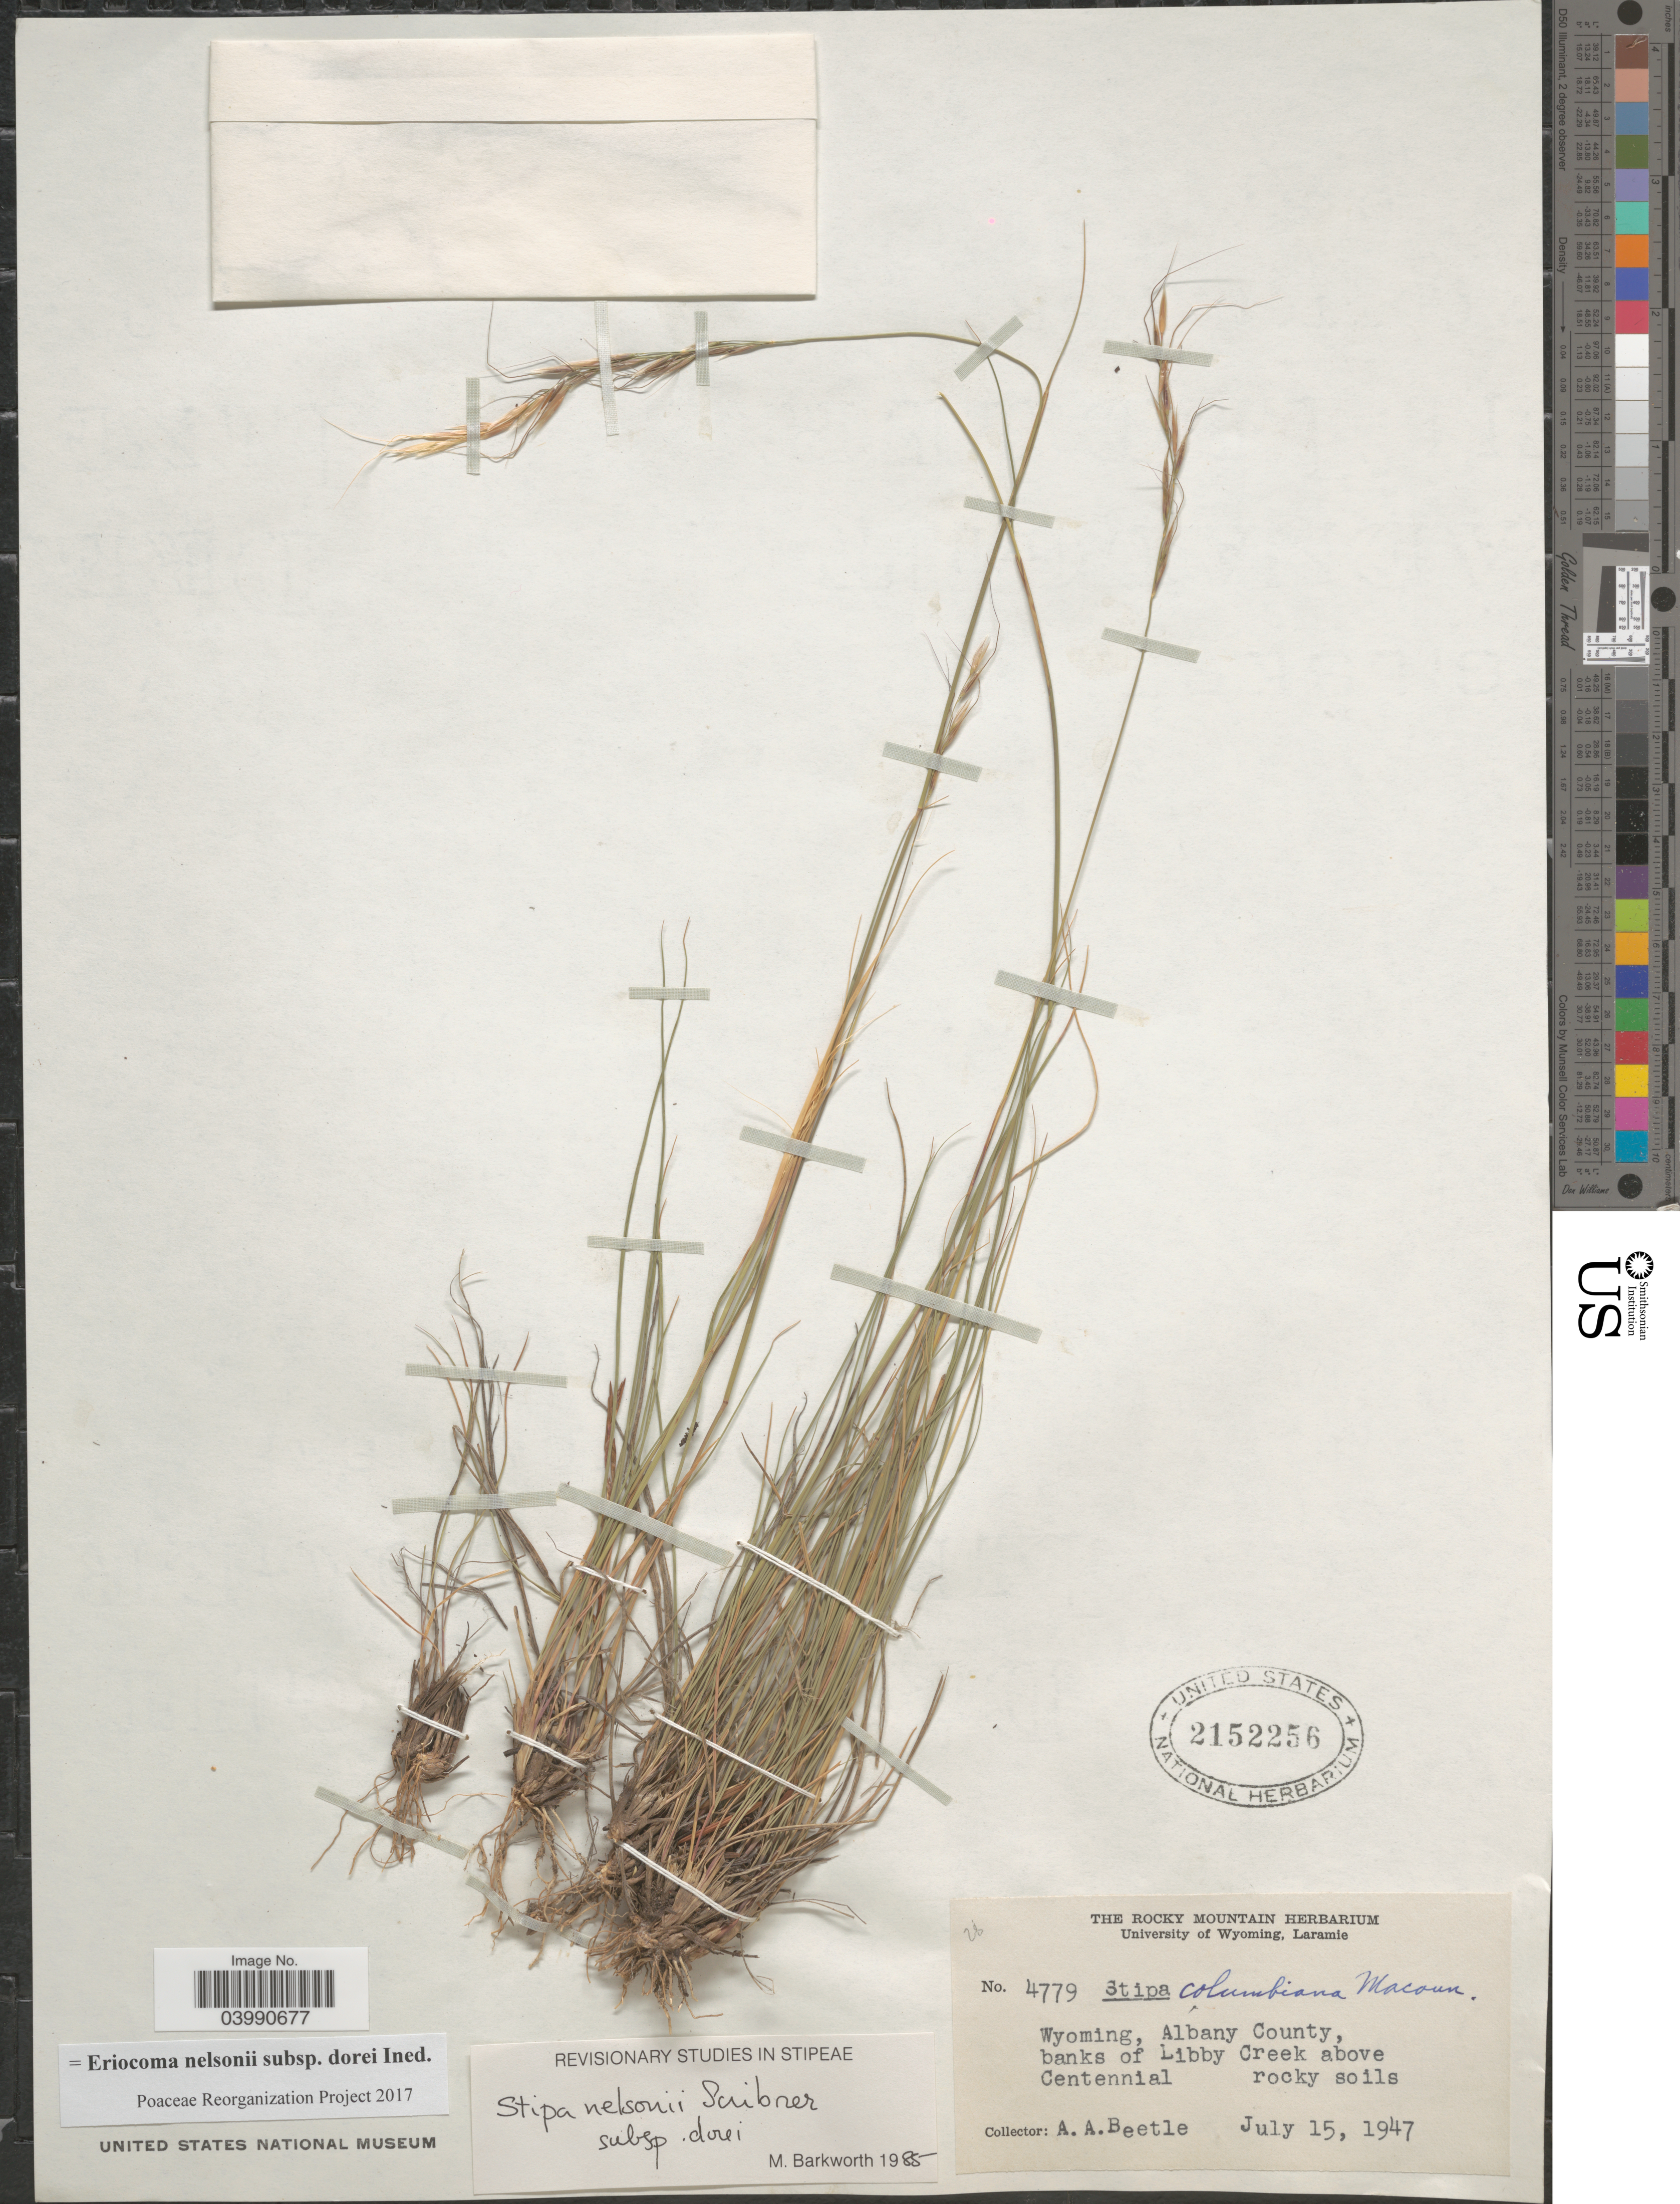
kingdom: Plantae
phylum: Tracheophyta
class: Liliopsida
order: Poales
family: Poaceae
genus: Eriocoma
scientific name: Eriocoma nelsonii subsp. dorei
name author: (Barkworth & J. Maze) Romasch.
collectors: A. A. Beetle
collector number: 4779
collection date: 1947-07-15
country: United States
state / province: Wyoming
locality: Albany County, banks of Libby Creek above Centennial.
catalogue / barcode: US 2152256